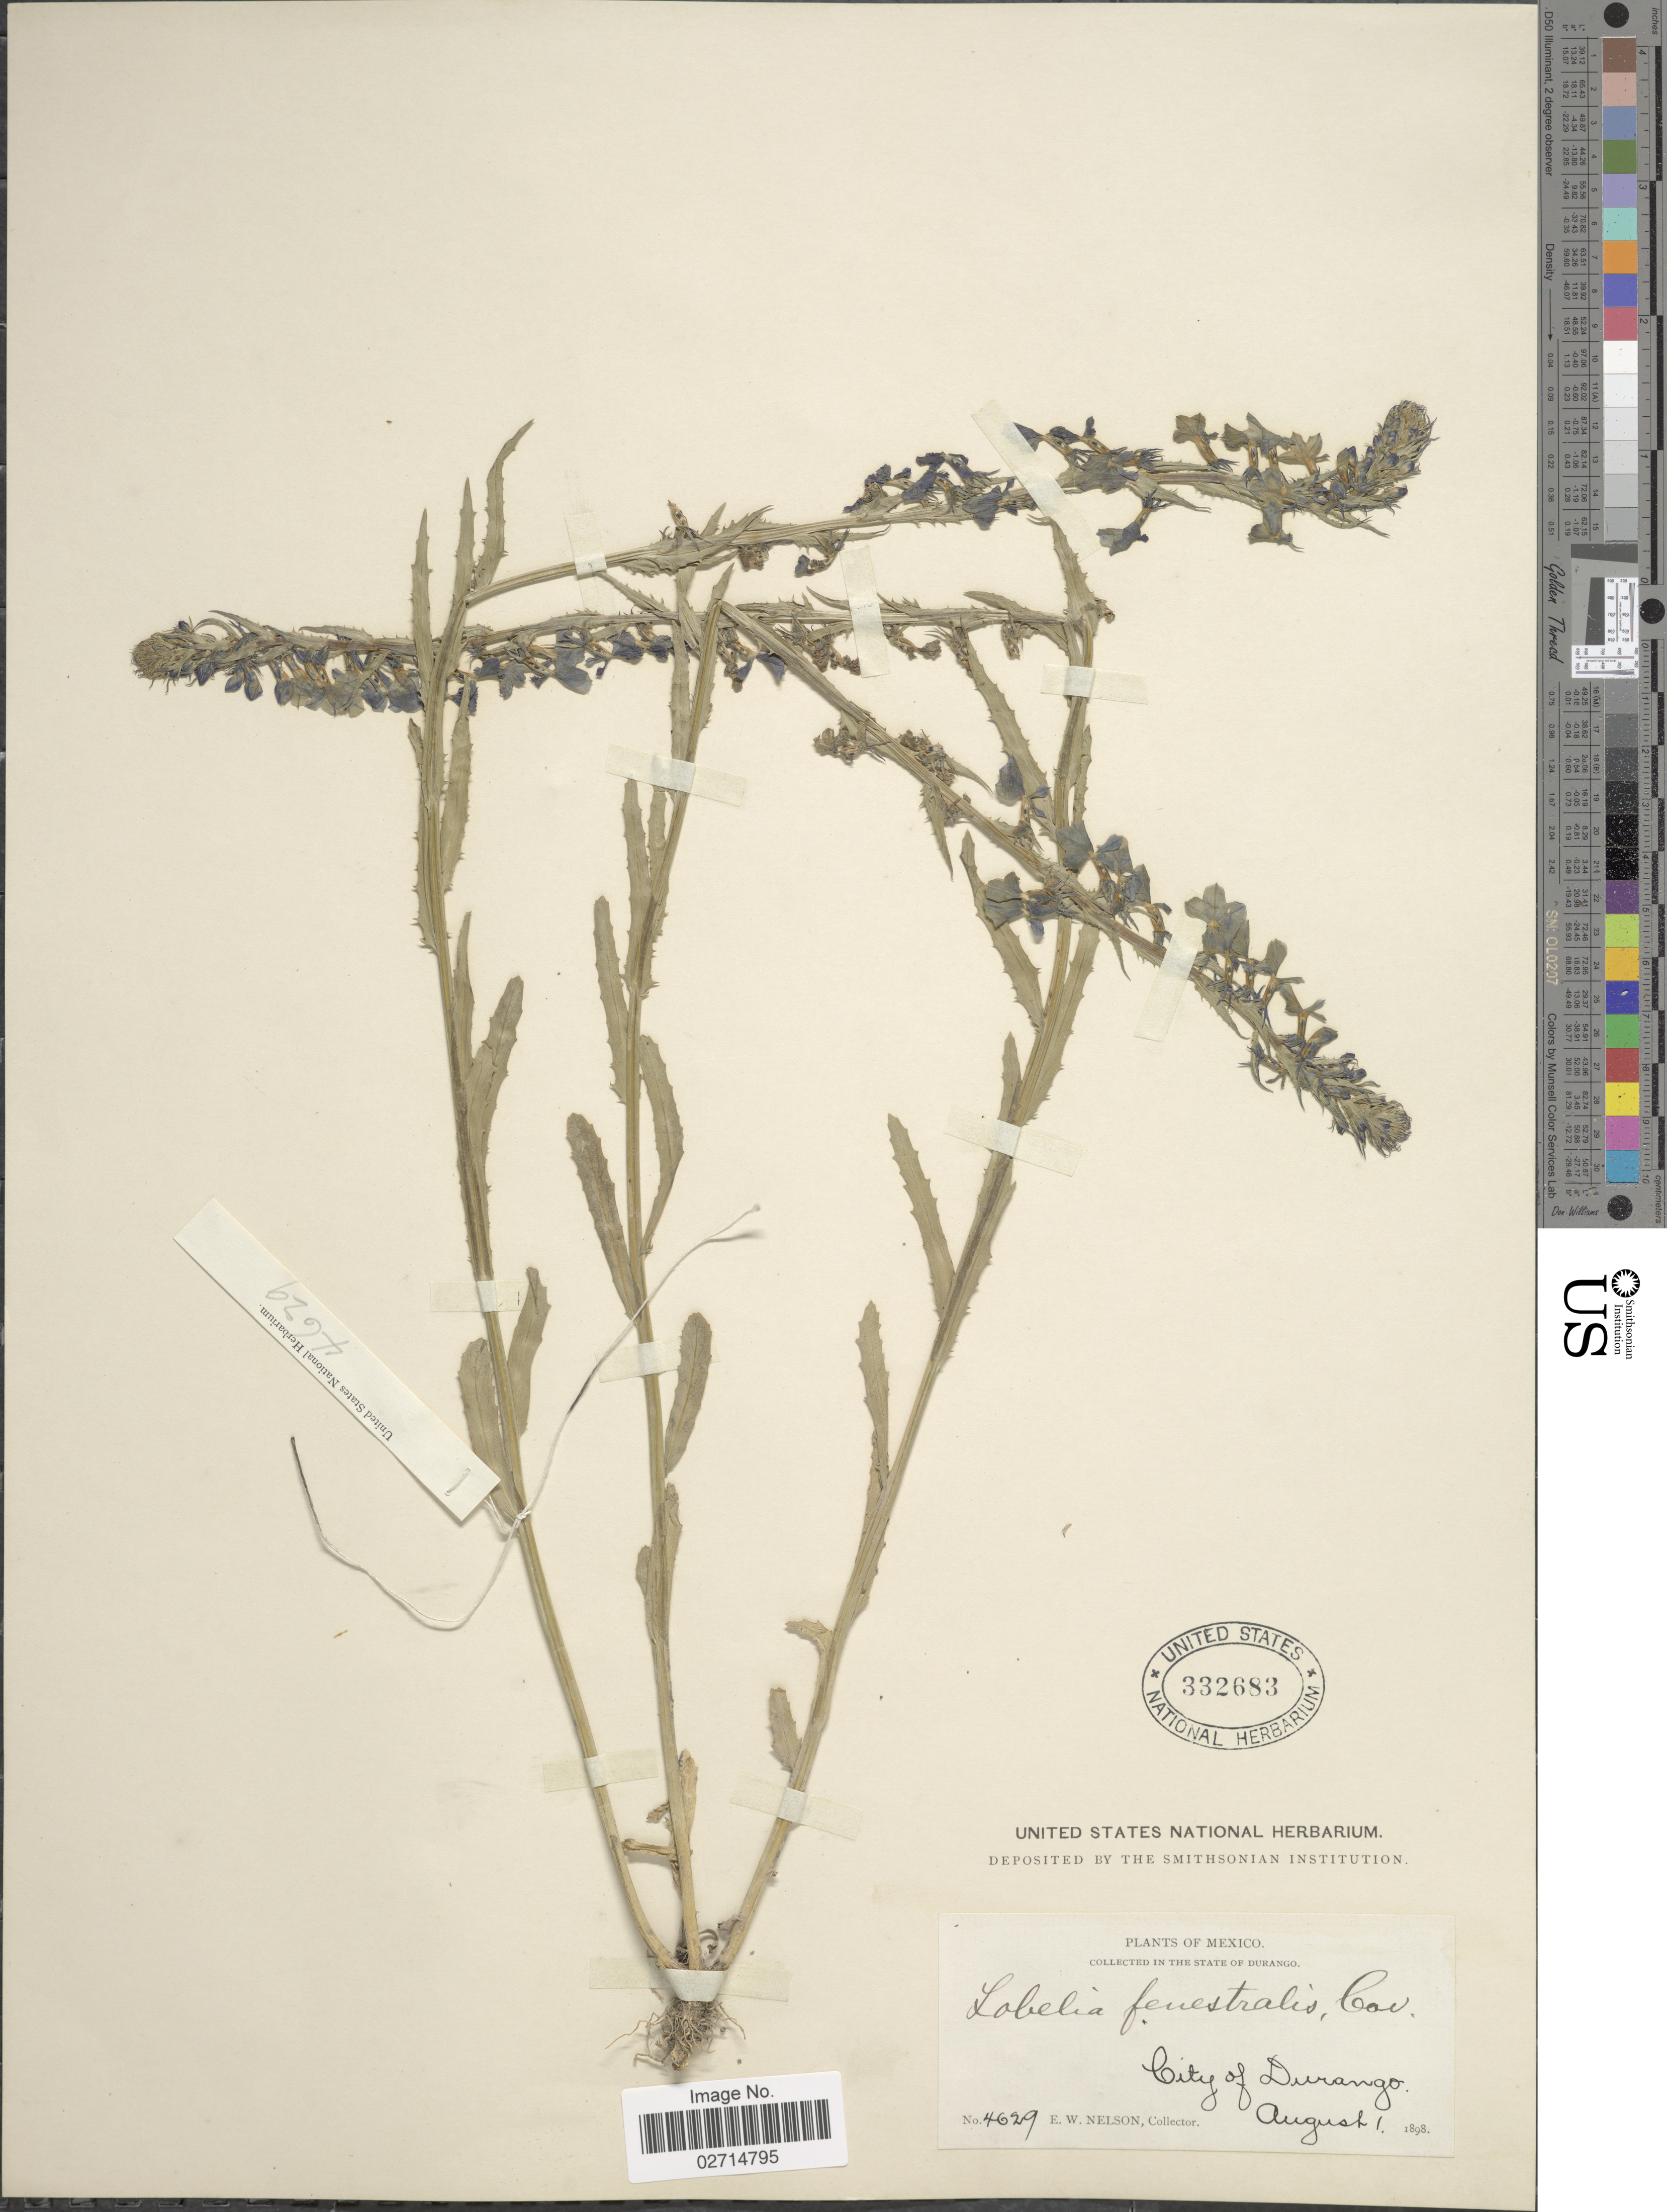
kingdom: Plantae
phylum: Tracheophyta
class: Magnoliopsida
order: Asterales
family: Campanulaceae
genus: Lobelia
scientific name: Lobelia fenestralis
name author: Cav.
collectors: E. W. Nelson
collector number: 4629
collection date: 1898-08-01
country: Mexico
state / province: Durango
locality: City of Durango.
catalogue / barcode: US 332683